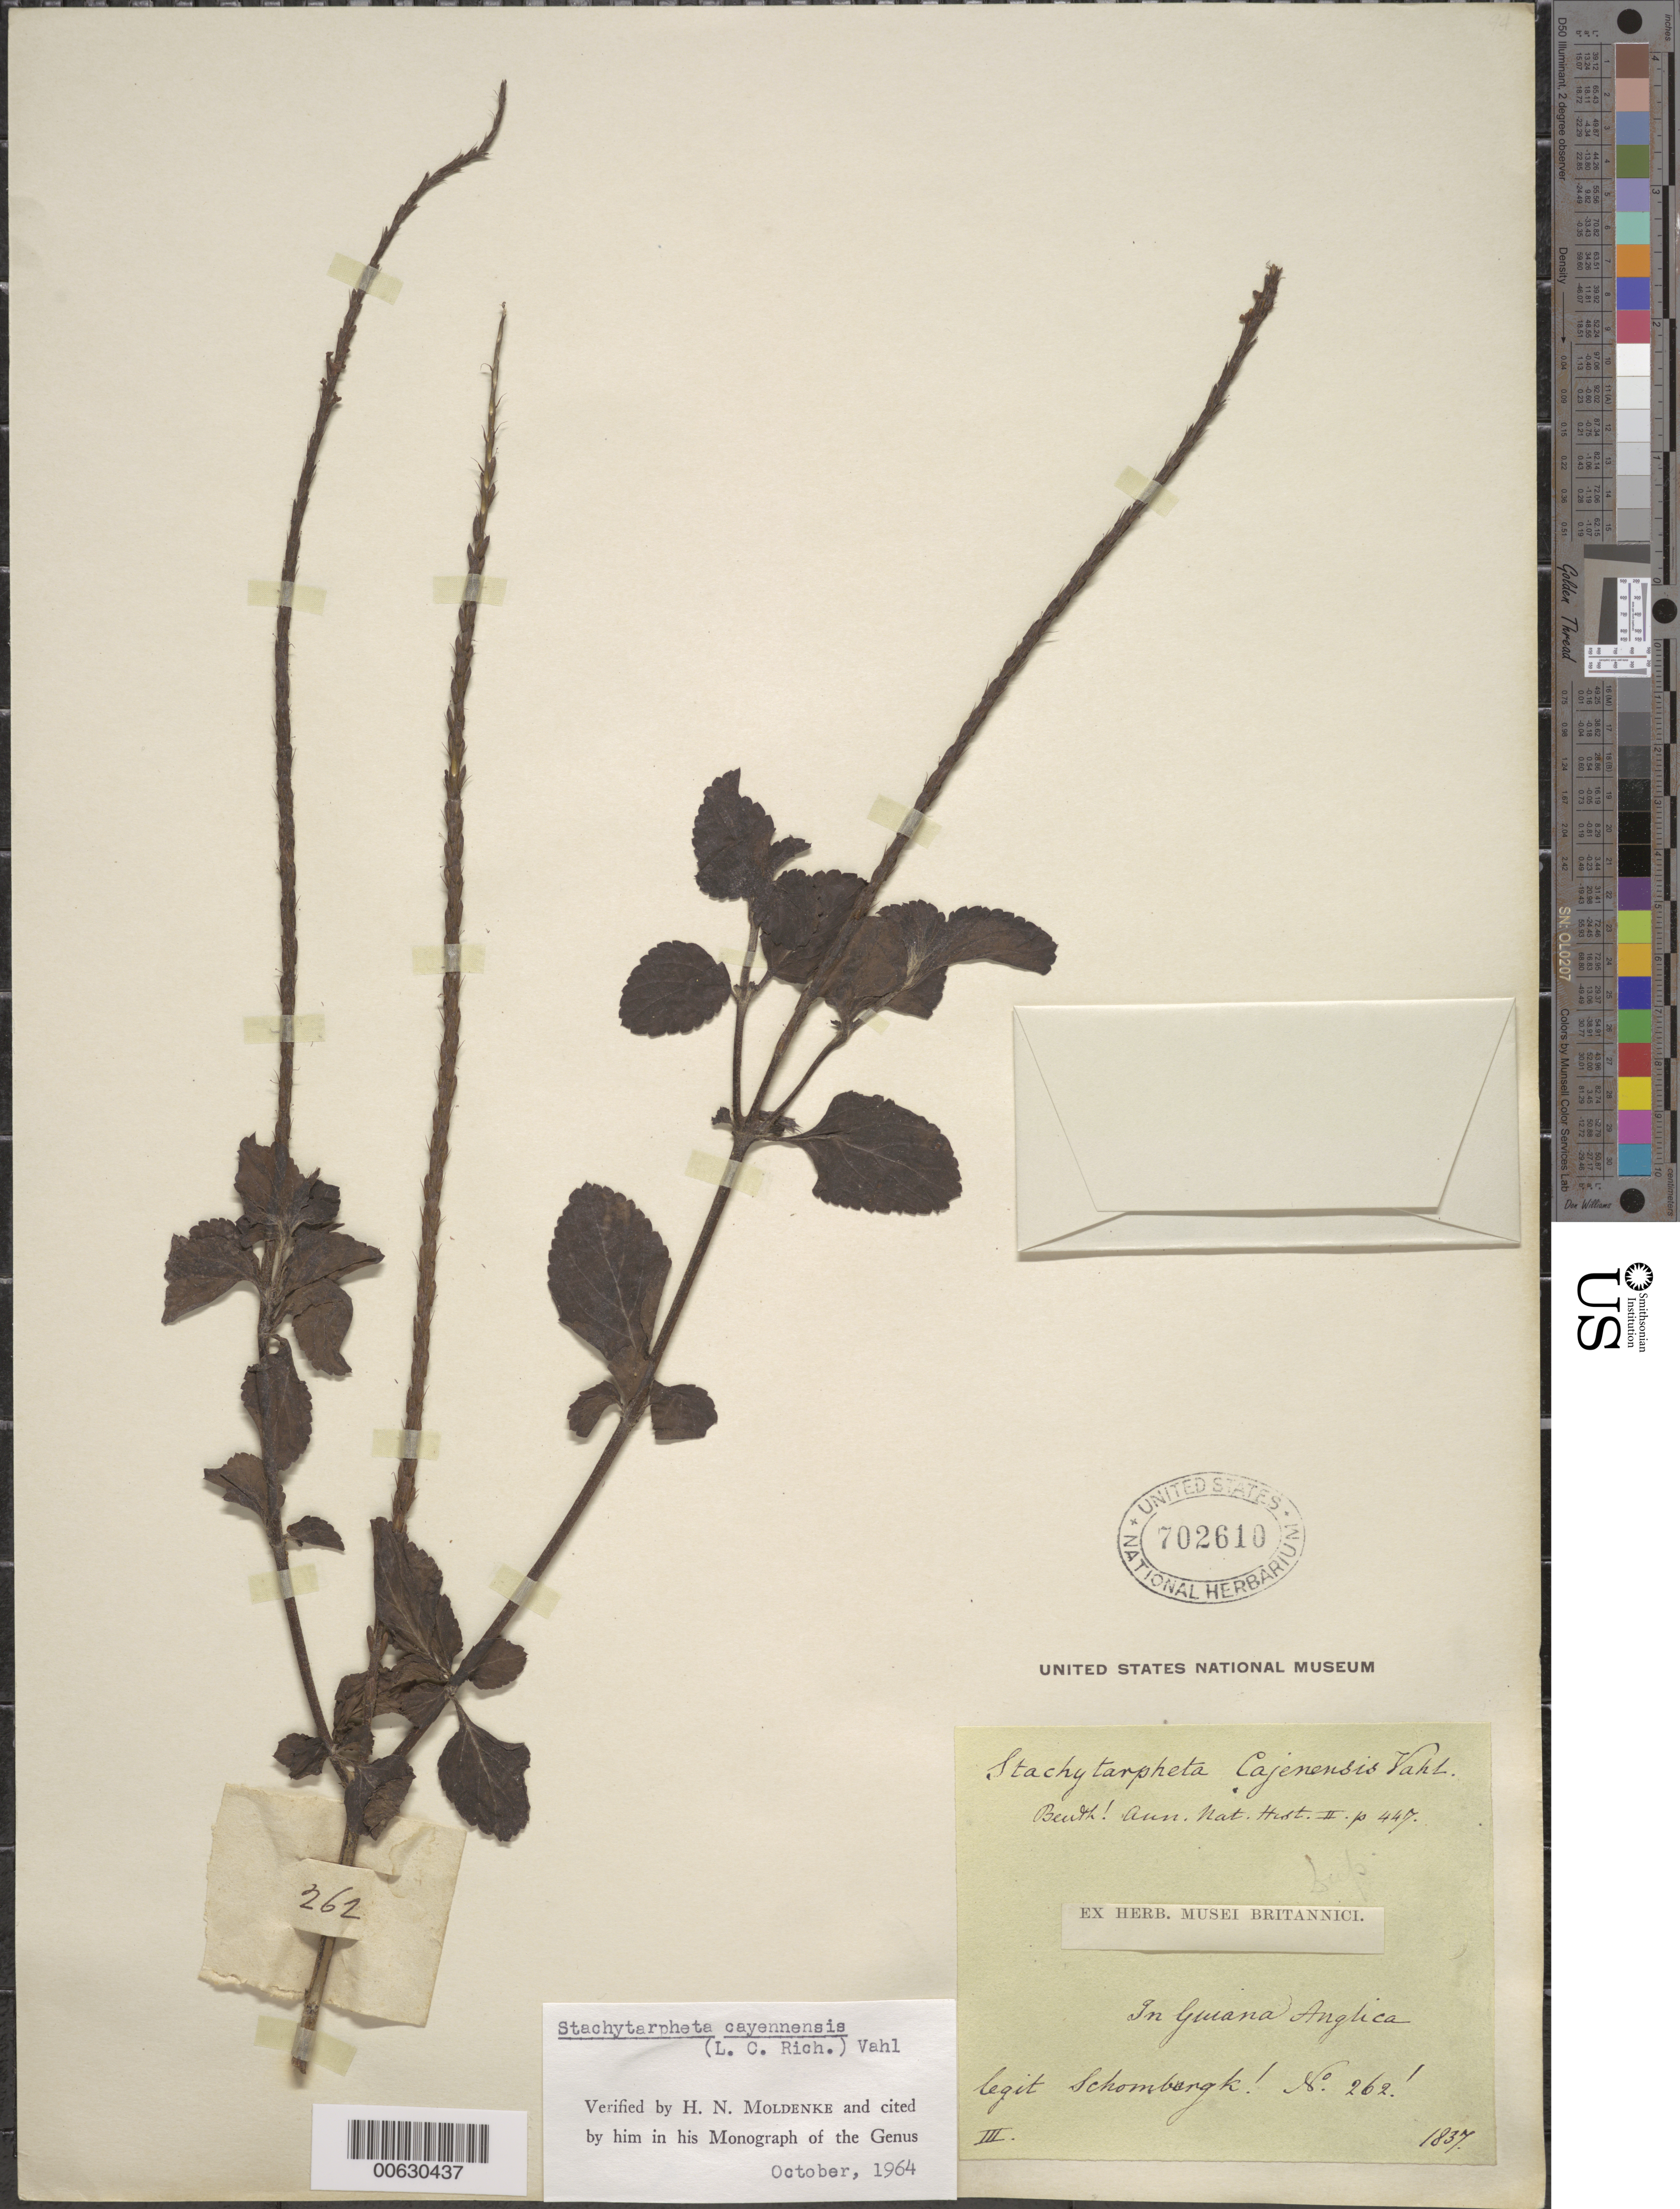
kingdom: Plantae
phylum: Tracheophyta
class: Magnoliopsida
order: Lamiales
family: Verbenaceae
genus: Stachytarpheta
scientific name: Stachytarpheta cayennensis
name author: (Rich.) Vahl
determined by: Moldenke, H. N.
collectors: R. H. Schomburgk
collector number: I 262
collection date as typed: March 1837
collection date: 1837-03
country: Guyana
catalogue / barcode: US 702610